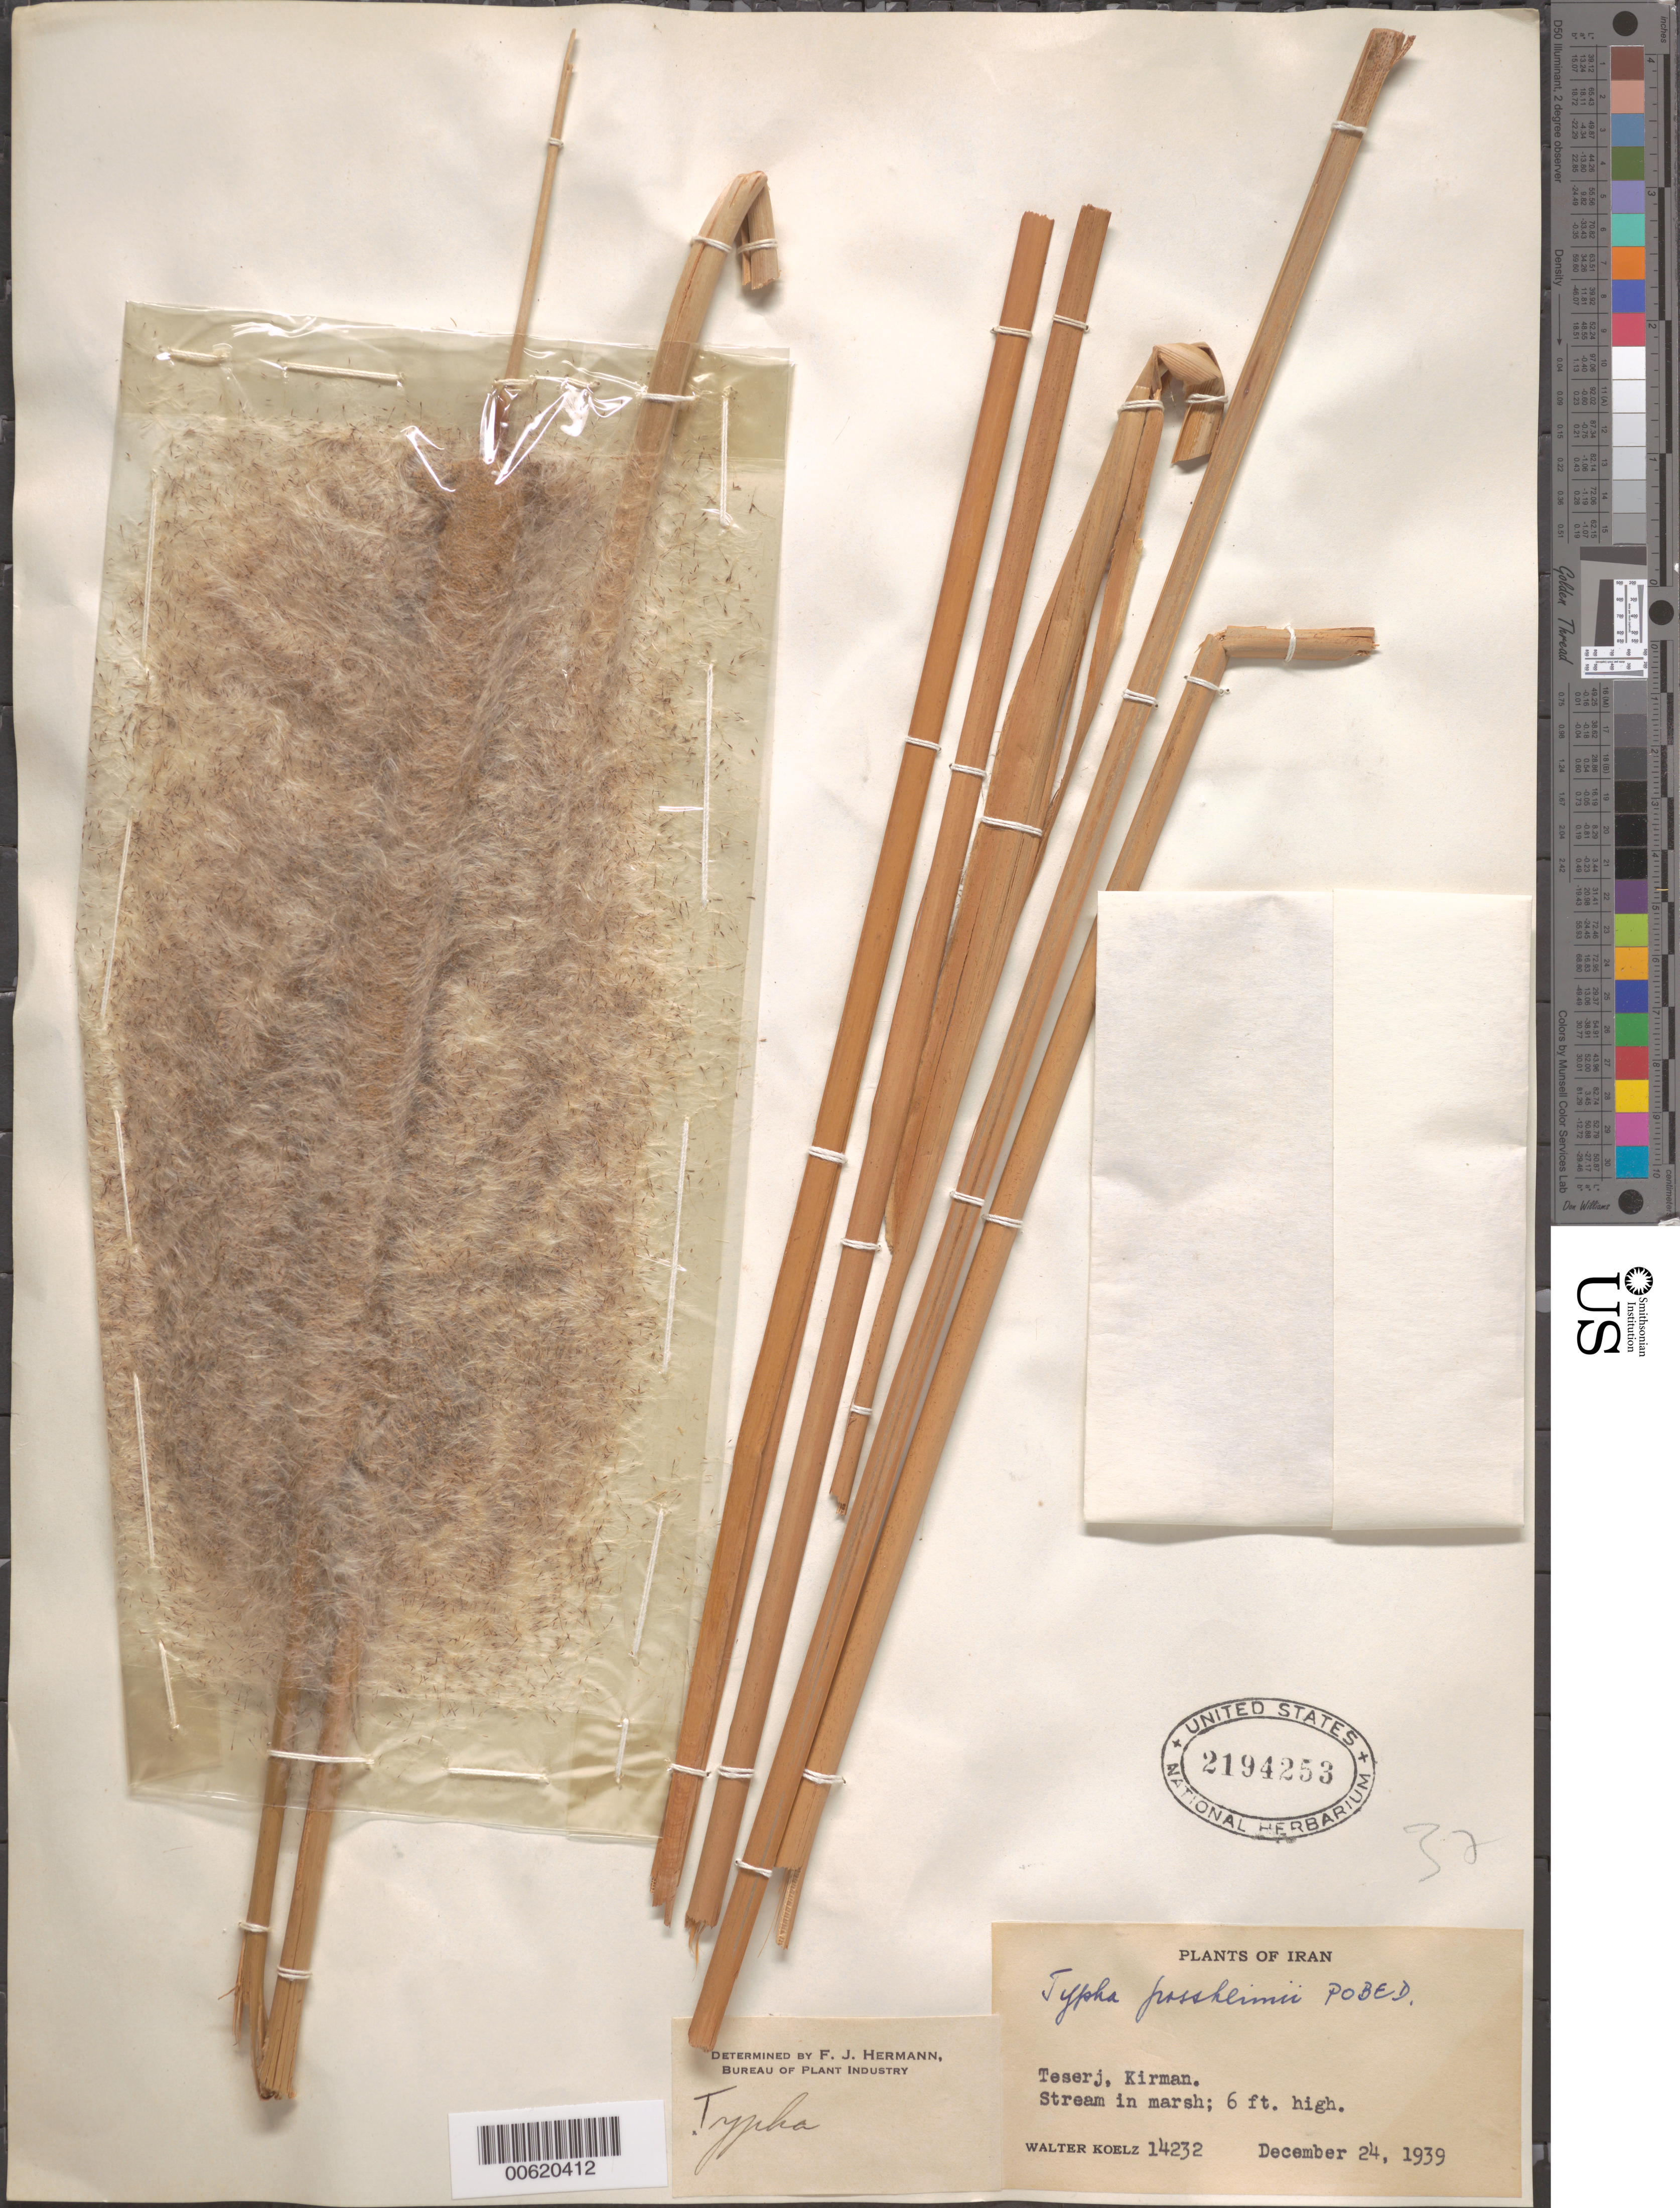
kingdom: Plantae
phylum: Tracheophyta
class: Liliopsida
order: Poales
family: Typhaceae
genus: Typha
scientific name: Typha grossheimii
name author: Pobedim.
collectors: W. N. Koelz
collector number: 14232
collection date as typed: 24 Dec 1939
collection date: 1939-12-24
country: Iran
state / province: Kerman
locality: Nizamabad, (Kirman)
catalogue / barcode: US 2194253